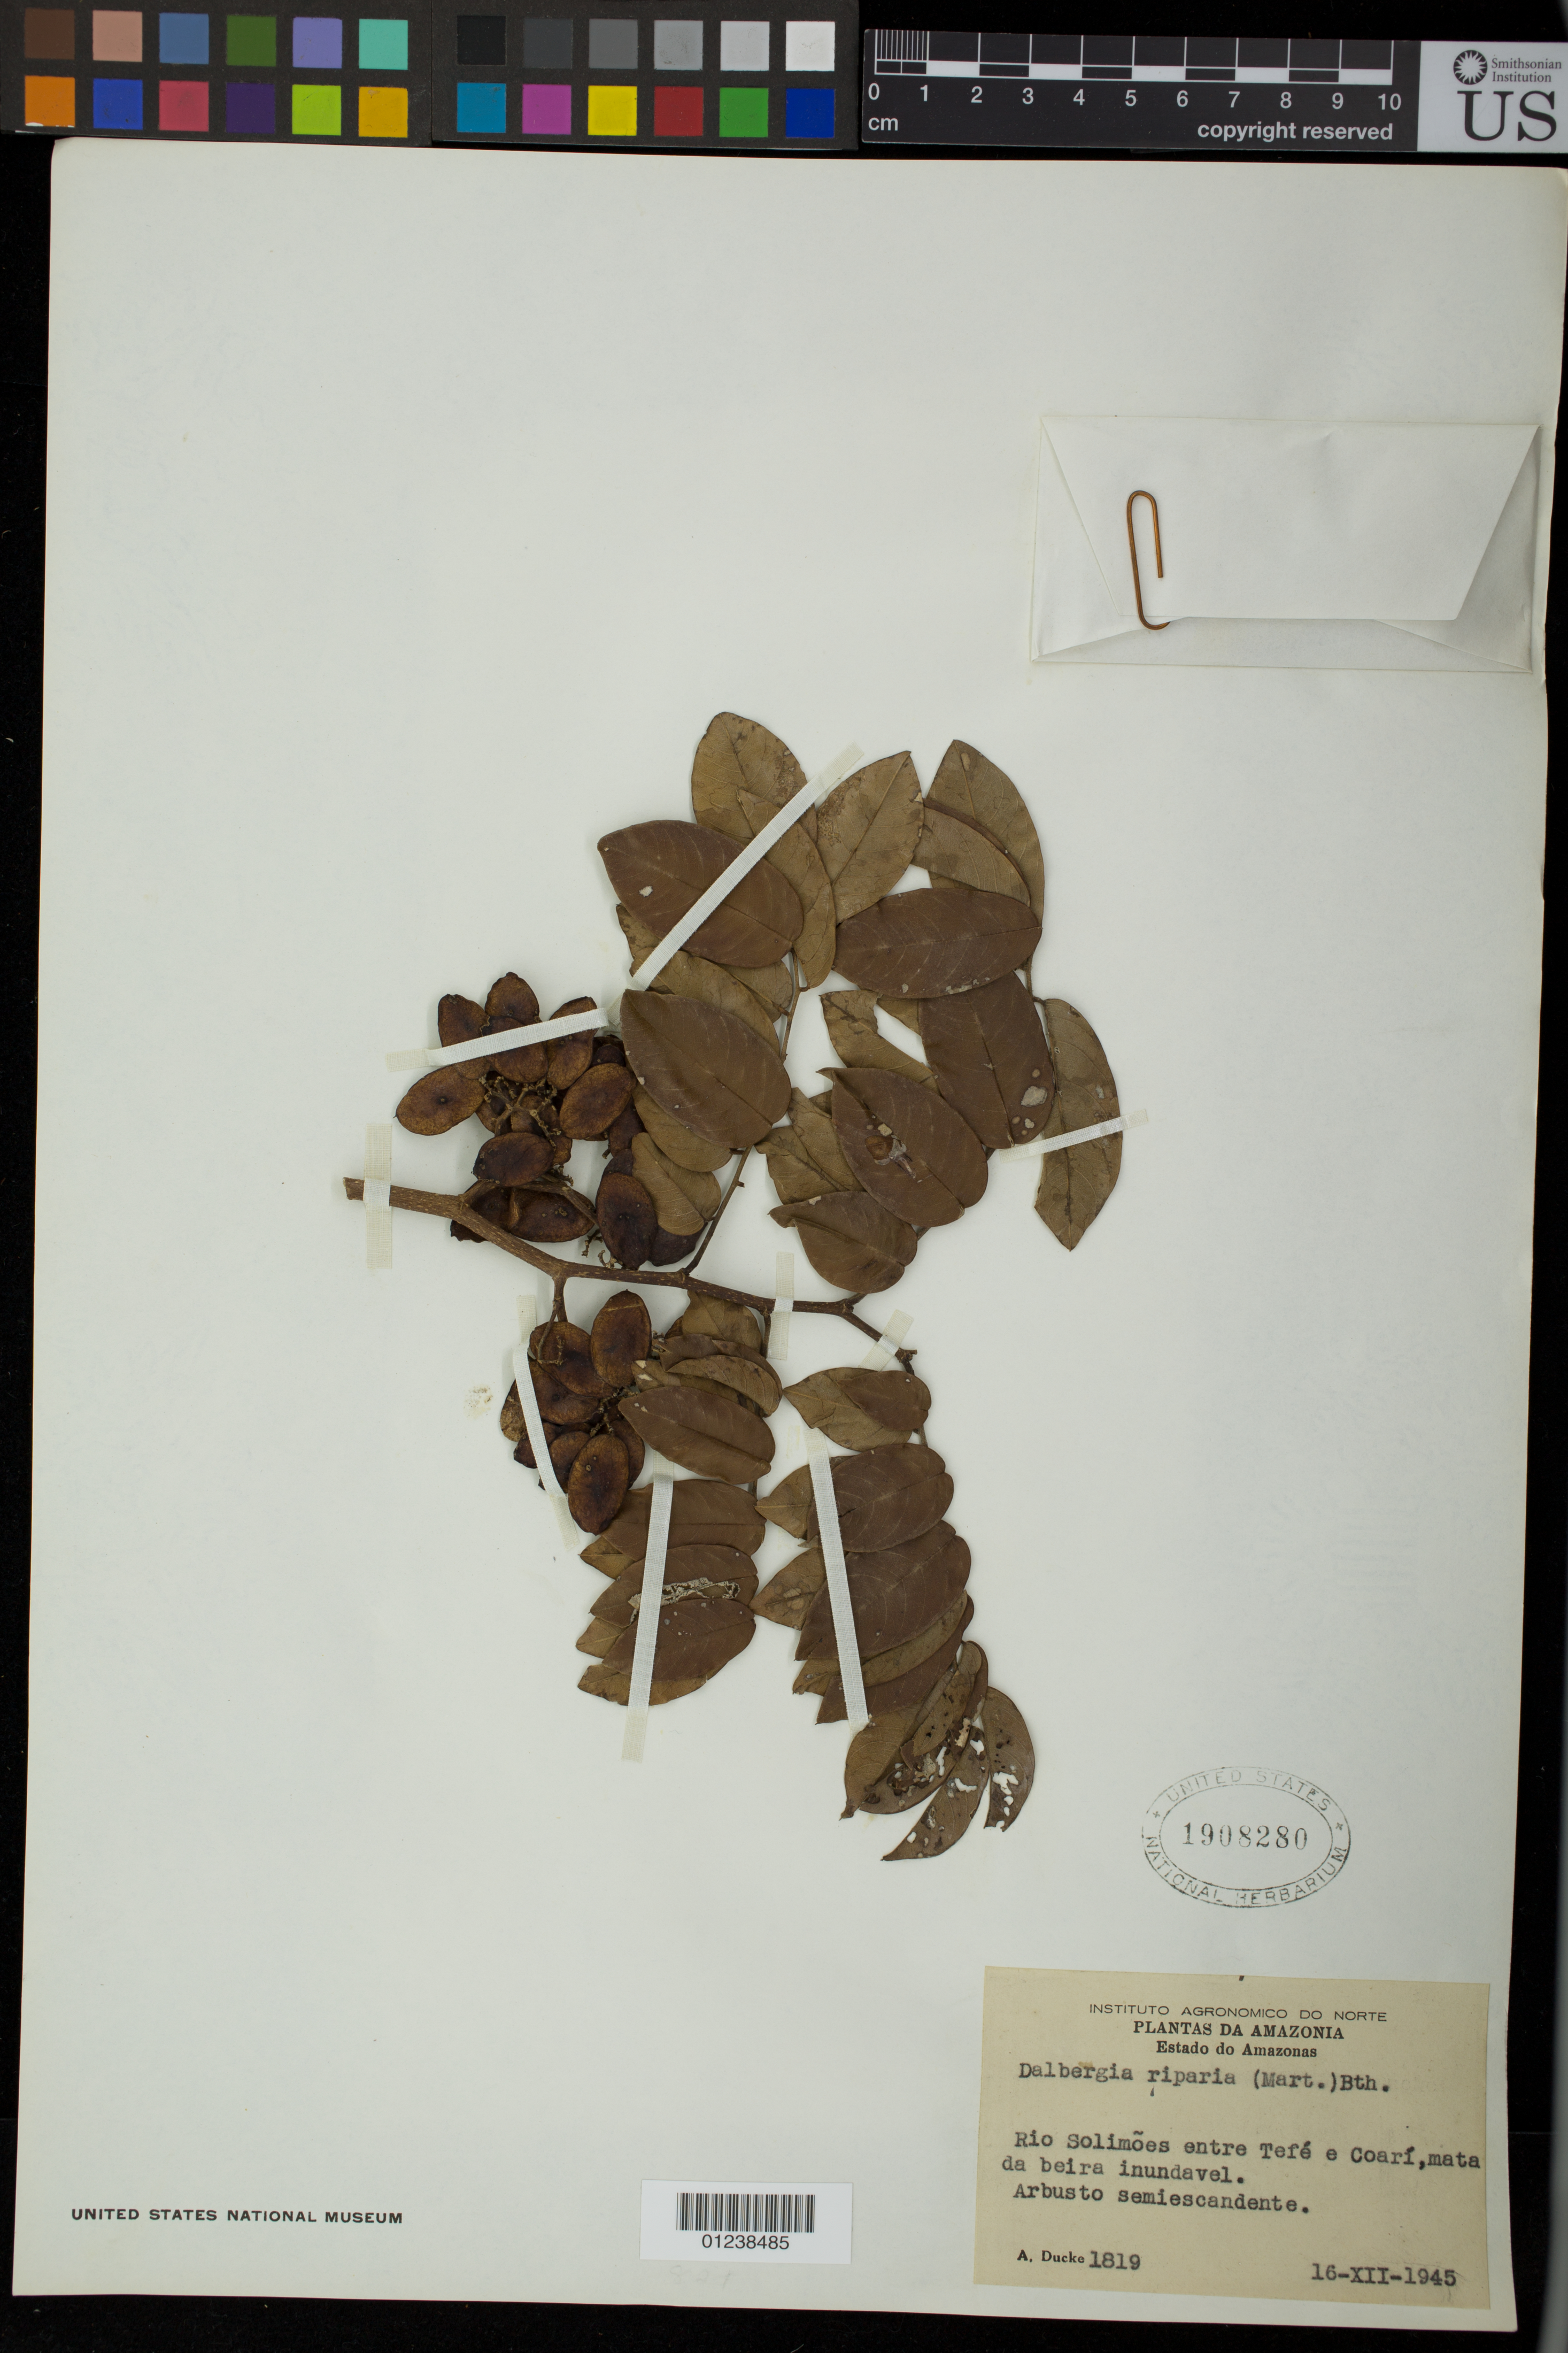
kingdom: Plantae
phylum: Tracheophyta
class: Magnoliopsida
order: Fabales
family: Fabaceae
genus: Dalbergia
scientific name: Dalbergia riparia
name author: (Mart.) Benth.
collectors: A. Ducke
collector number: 1819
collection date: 1945-12-16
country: Brazil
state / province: Amazonas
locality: Rio Solimoes entre Tefe e Coari, mata da beira inundavel.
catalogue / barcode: US 1908280